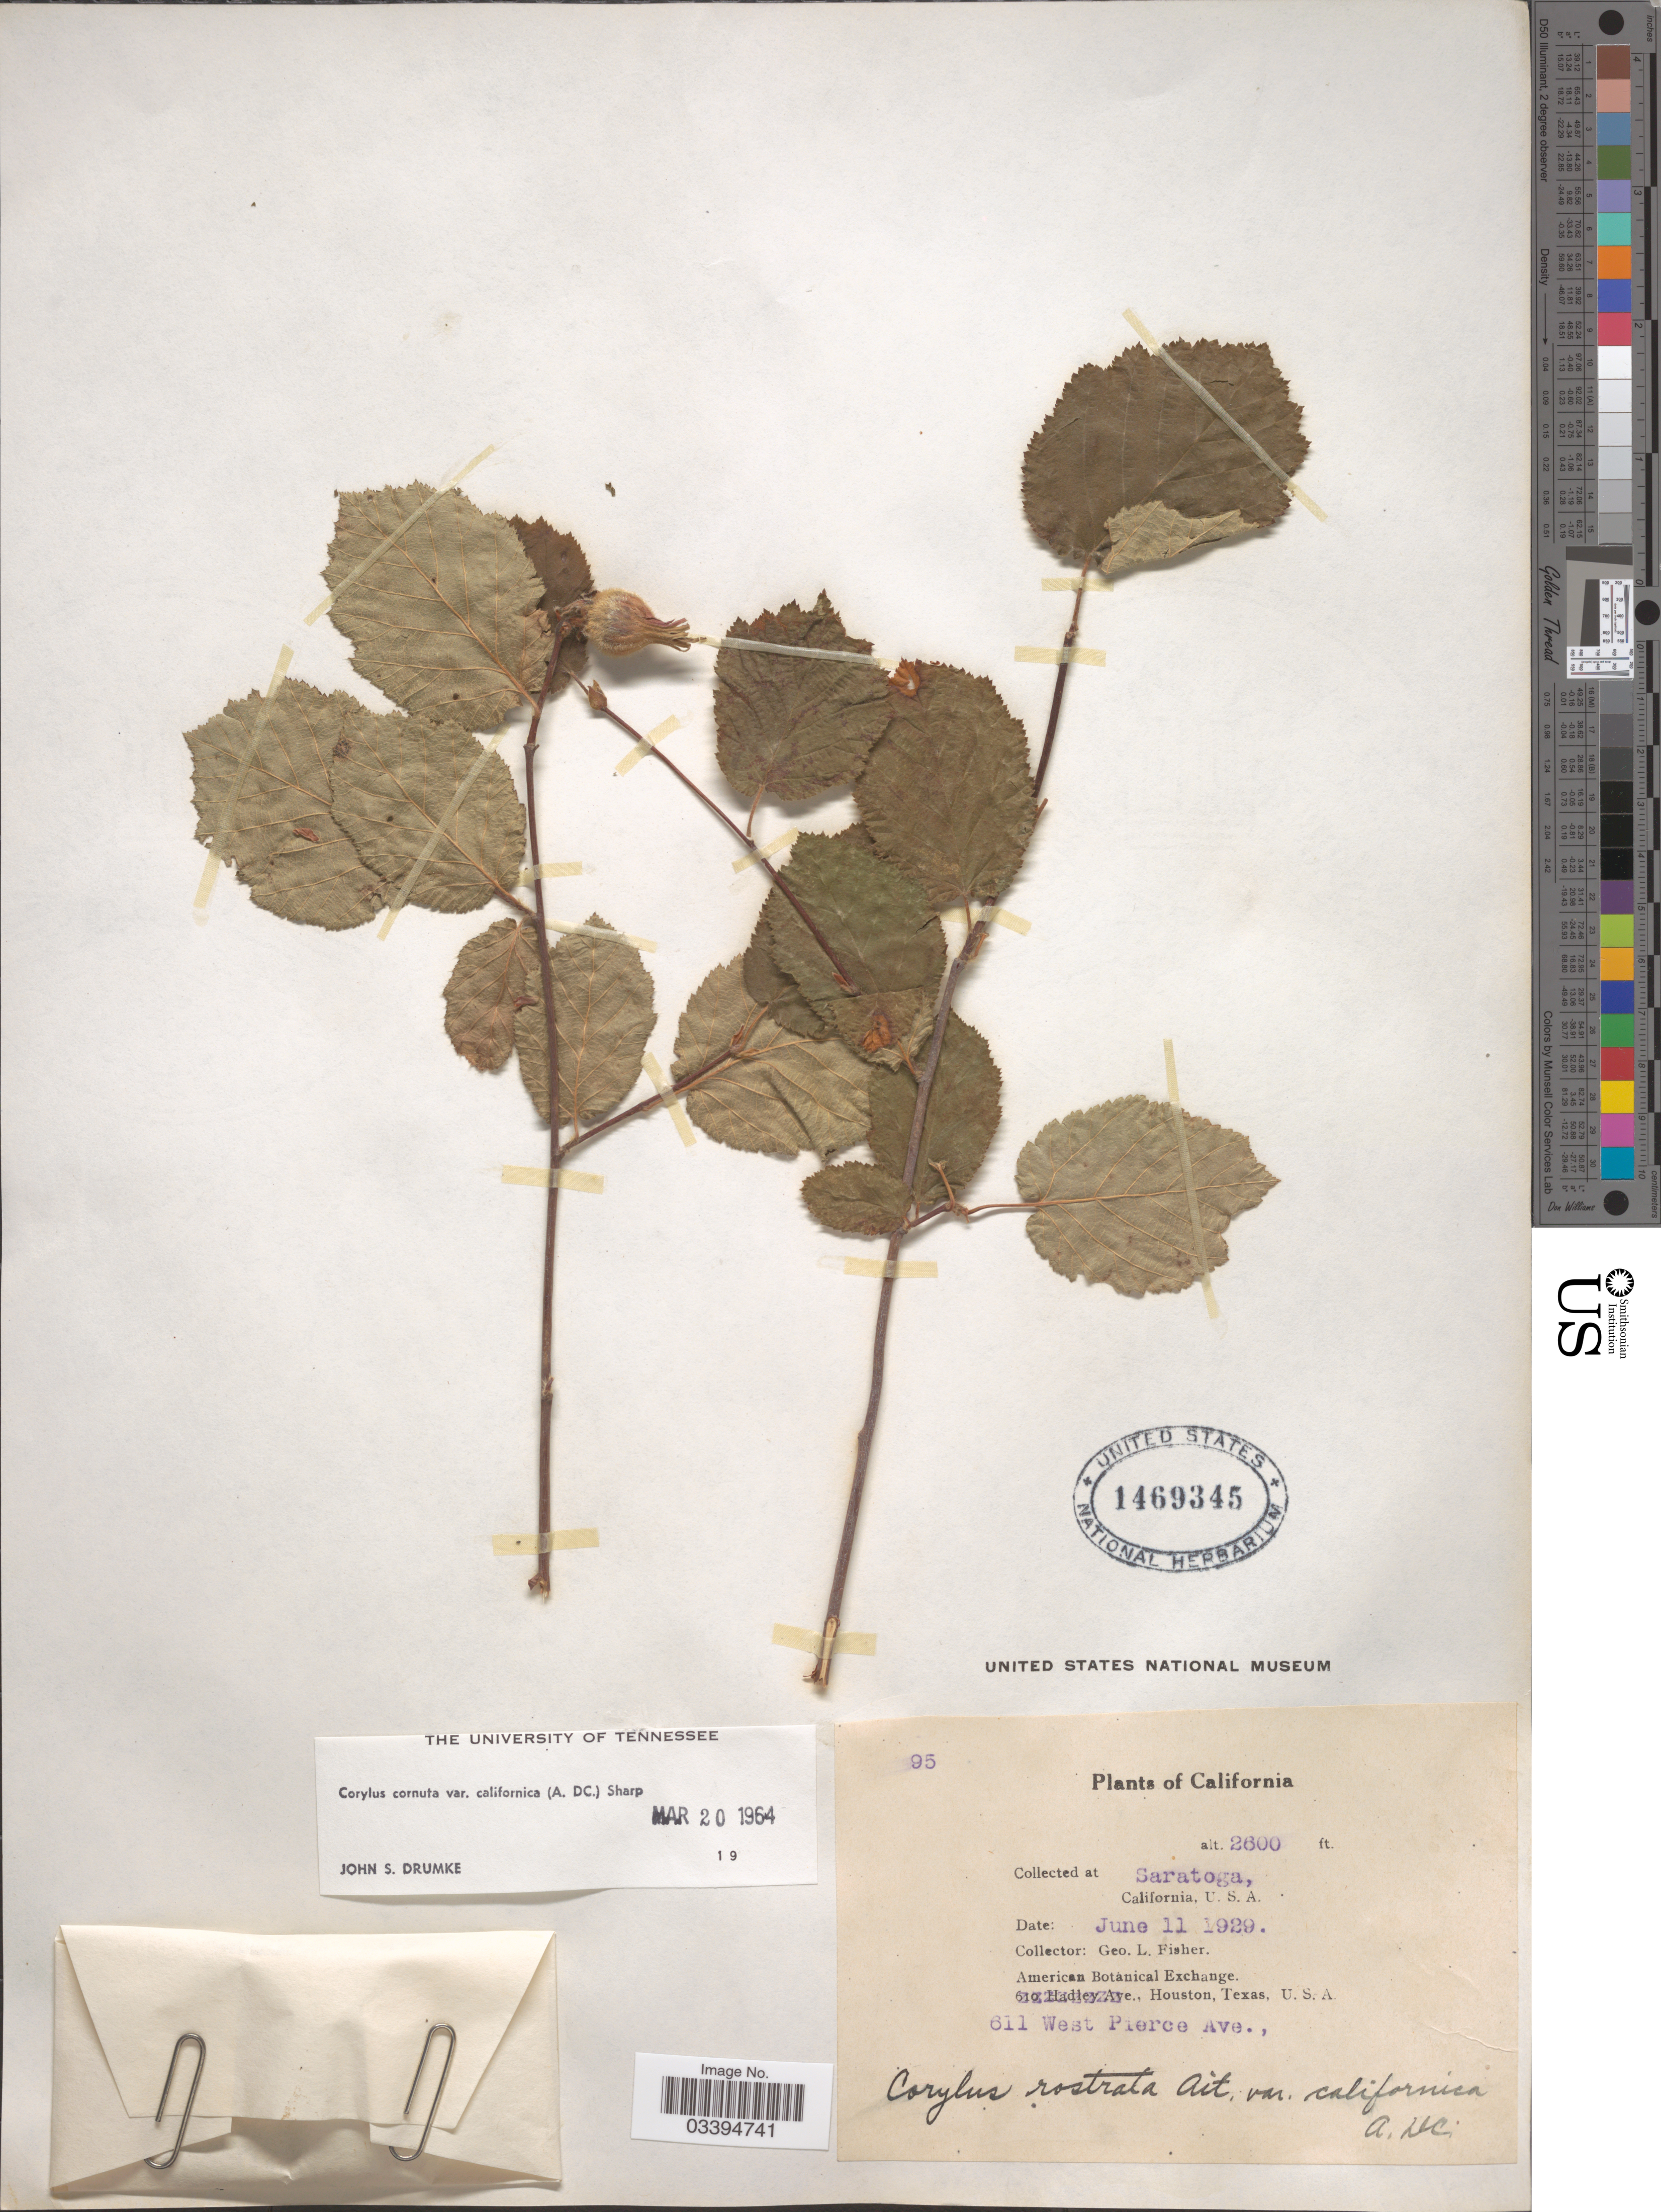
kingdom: Plantae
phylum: Tracheophyta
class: Magnoliopsida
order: Fagales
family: Betulaceae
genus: Corylus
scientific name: Corylus cornuta var. californica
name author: Marshall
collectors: G. L. Fisher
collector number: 95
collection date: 1929-06-11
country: United States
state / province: California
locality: Saratoga.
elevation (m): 792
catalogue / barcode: US 1469345